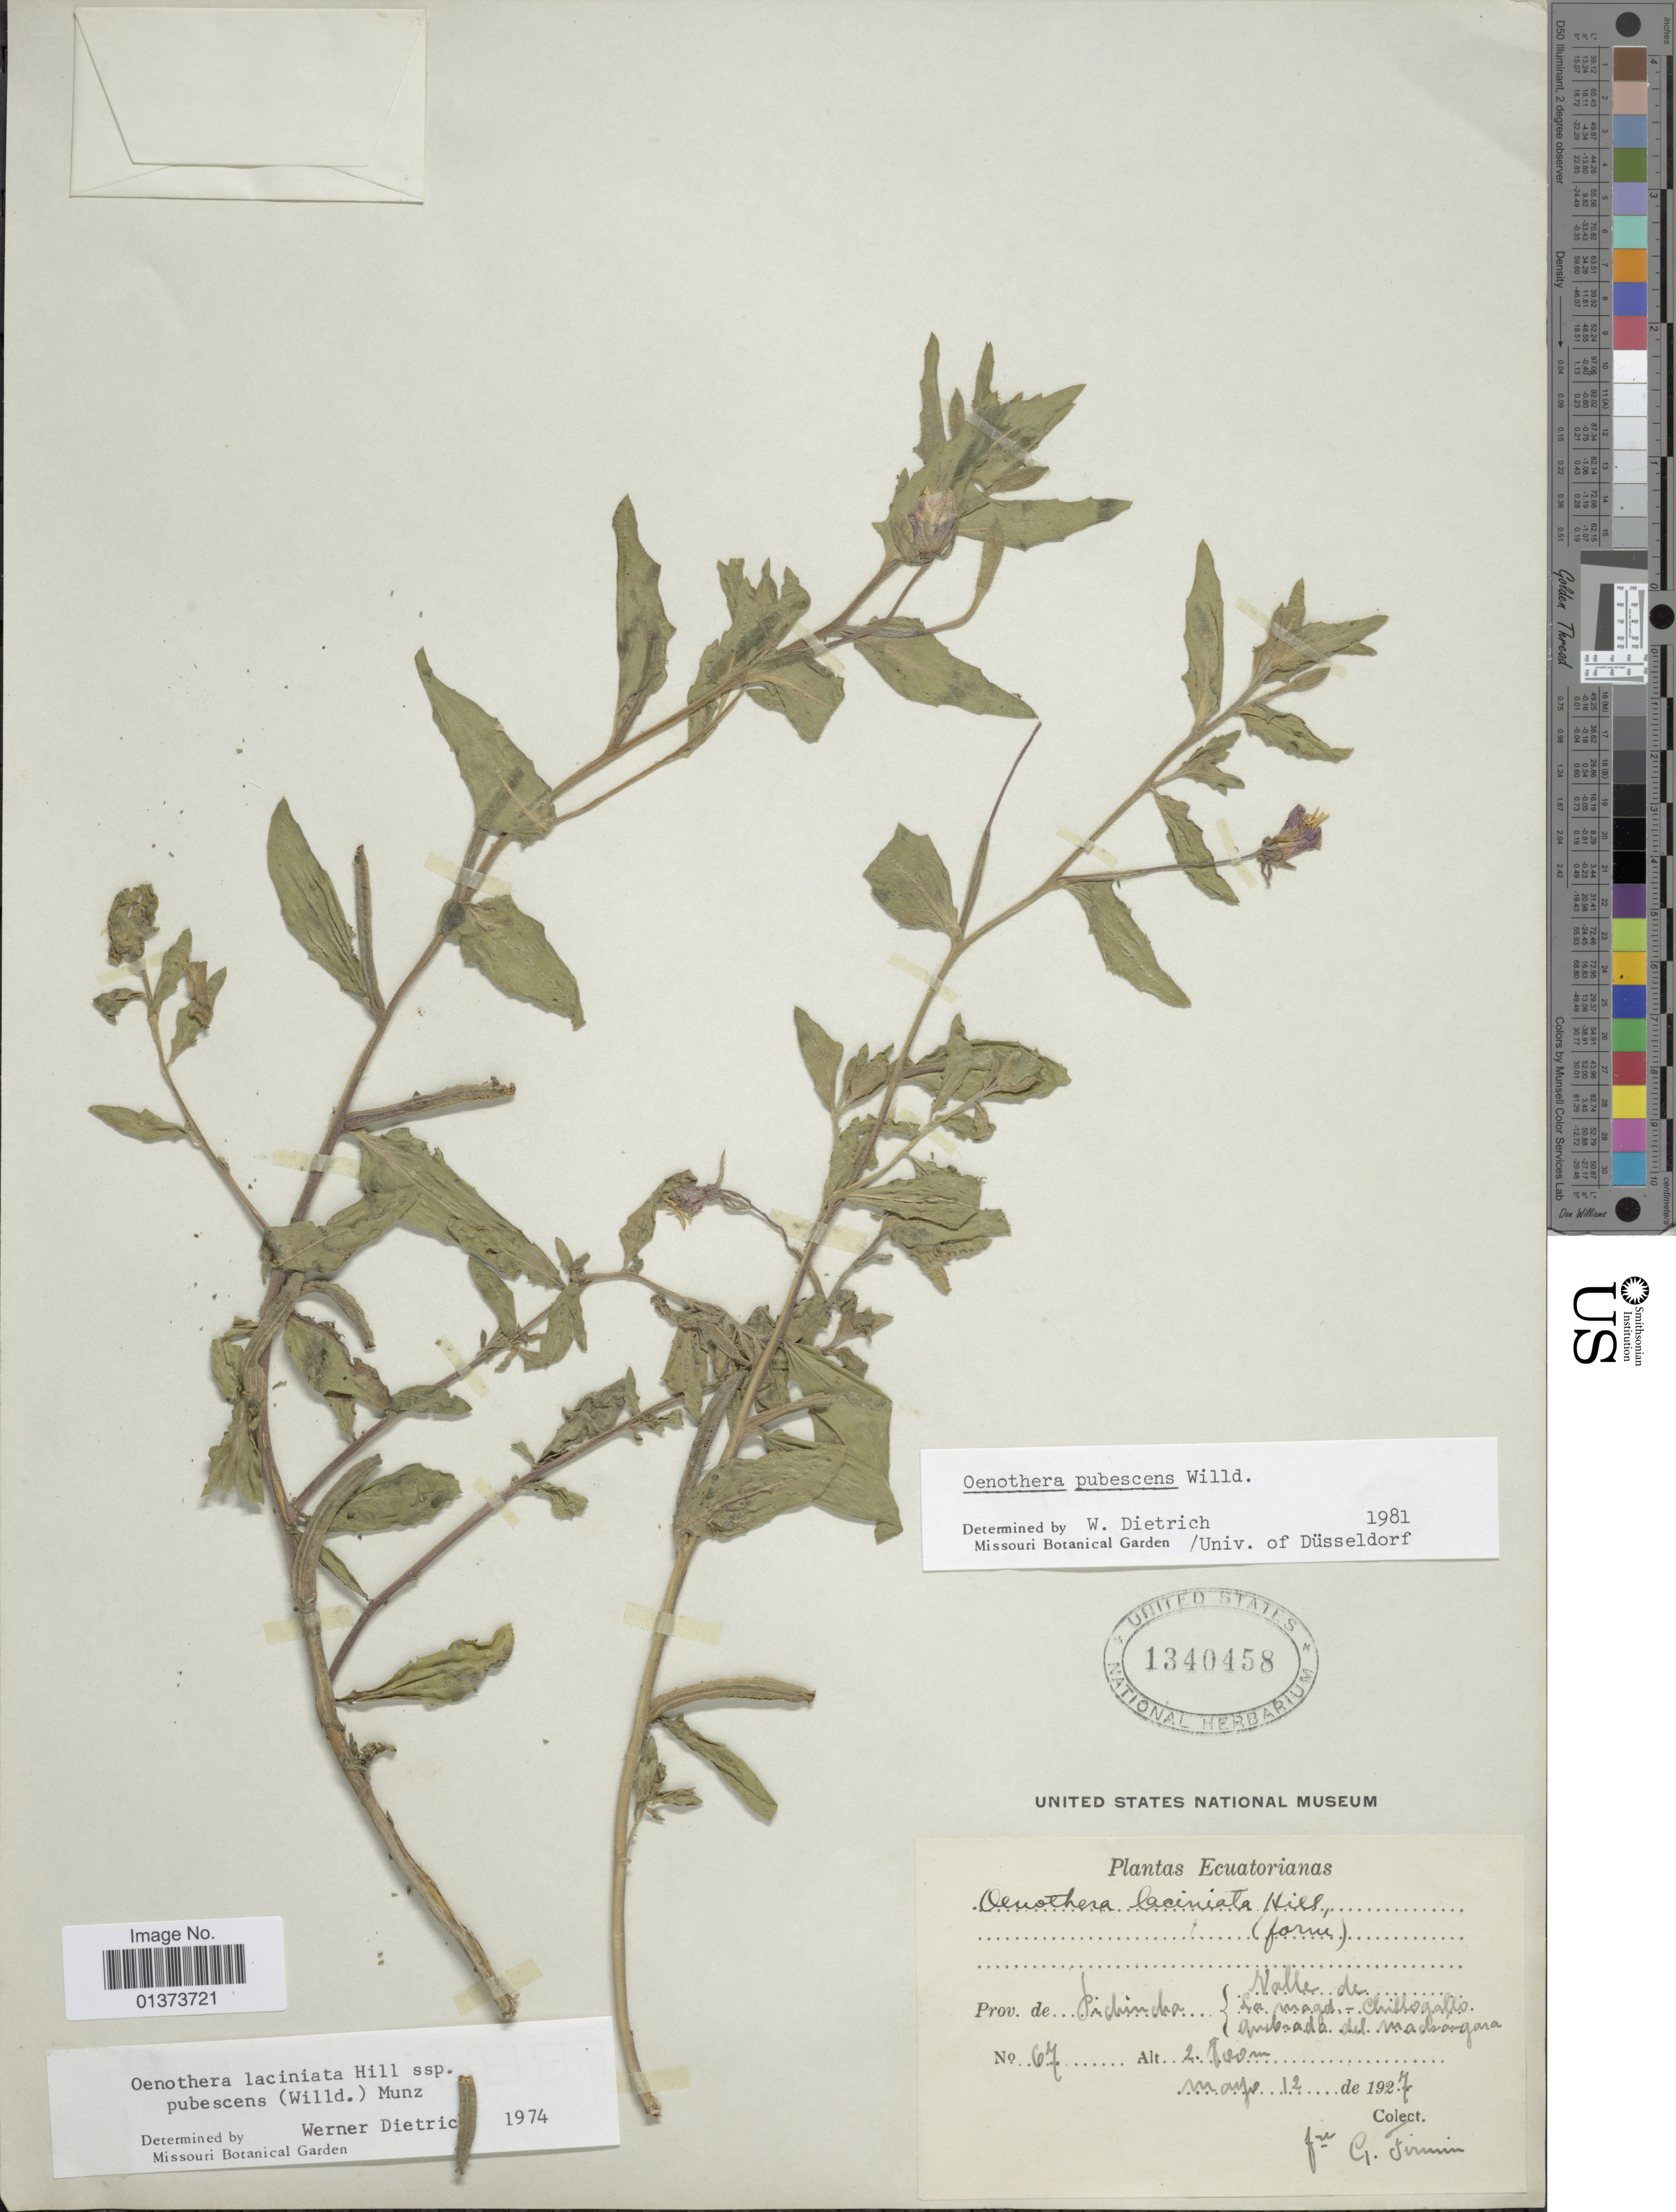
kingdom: Plantae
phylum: Tracheophyta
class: Magnoliopsida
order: Myrtales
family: Onagraceae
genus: Oenothera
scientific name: Oenothera pubescens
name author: Willd. ex Spreng.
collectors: G. Firmin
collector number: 67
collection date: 1927-05-12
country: Ecuador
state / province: Pichincha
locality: Valle de La Magd - Chillogallo, quebrada del Machagara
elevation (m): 2700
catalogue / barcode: US 1340458